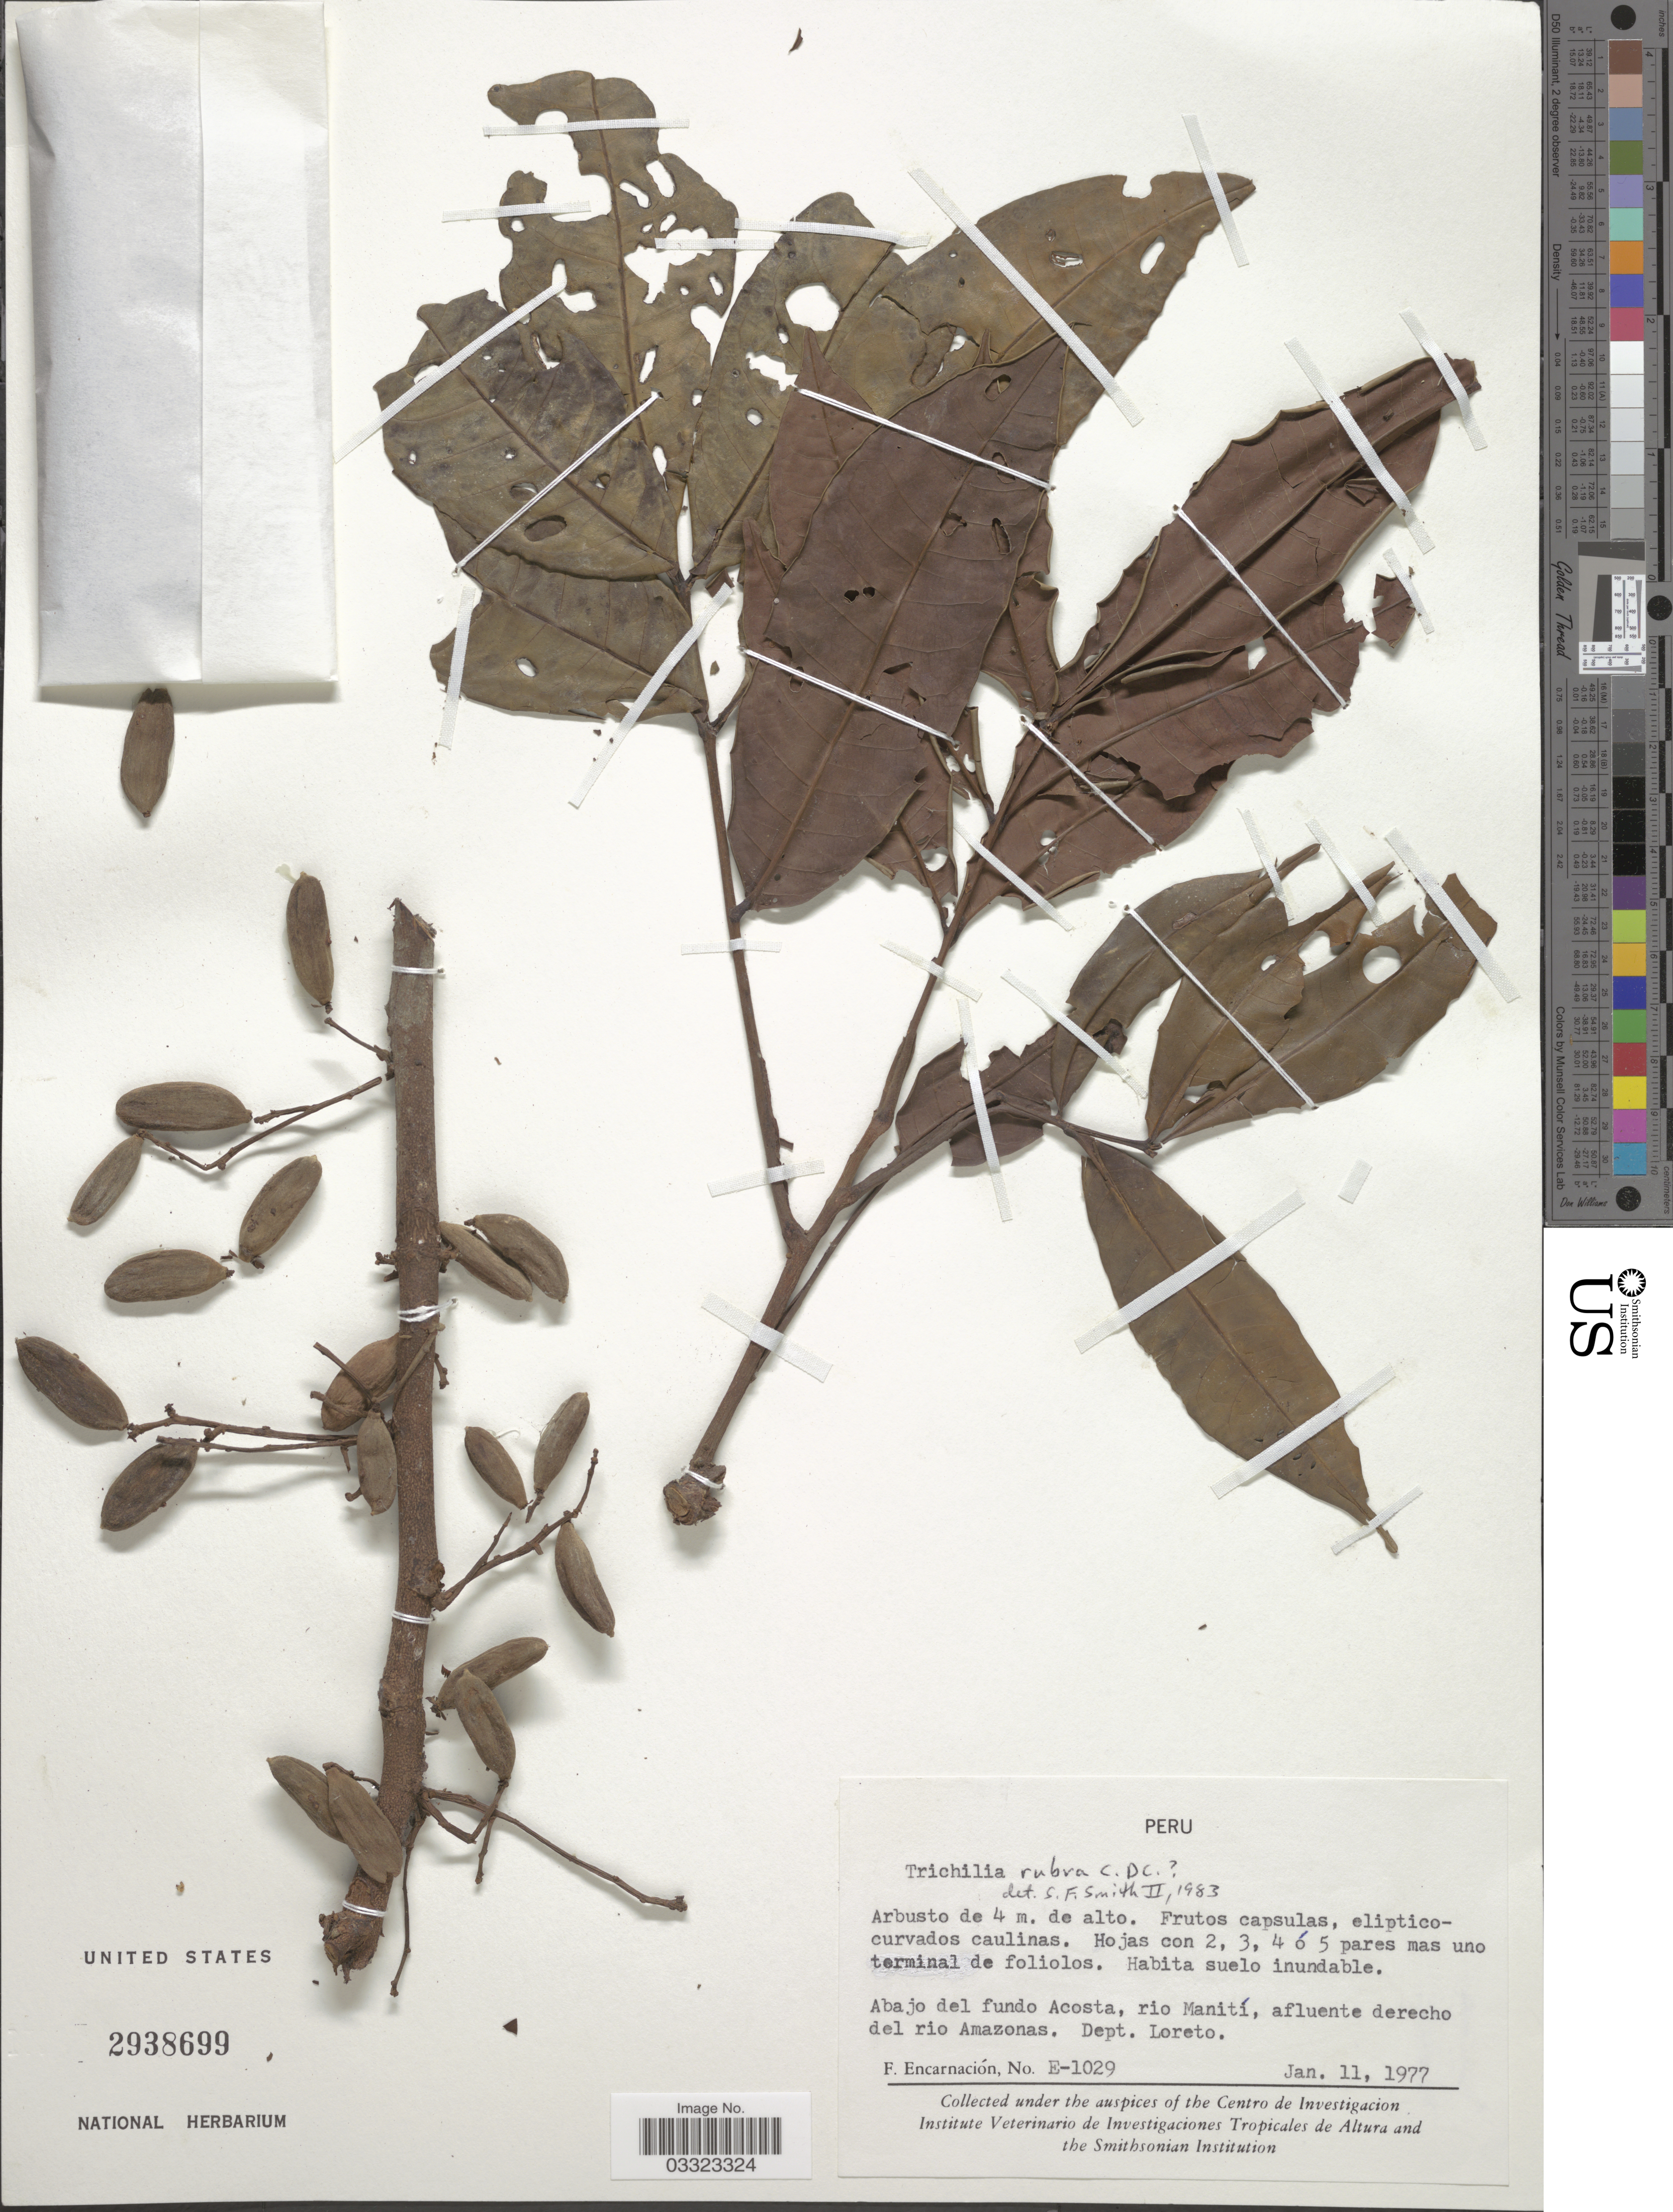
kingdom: Plantae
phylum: Tracheophyta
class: Magnoliopsida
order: Sapindales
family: Meliaceae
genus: Trichilia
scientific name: Trichilia rubra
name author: C. DC.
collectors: F. Encarnación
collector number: E-1029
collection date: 1977-01-11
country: Peru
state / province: Loreto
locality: Abajo del fundo Acosta, rio Manití, afluente derecho del rio Amazonas, Dept. Loreto.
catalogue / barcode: US 2938699